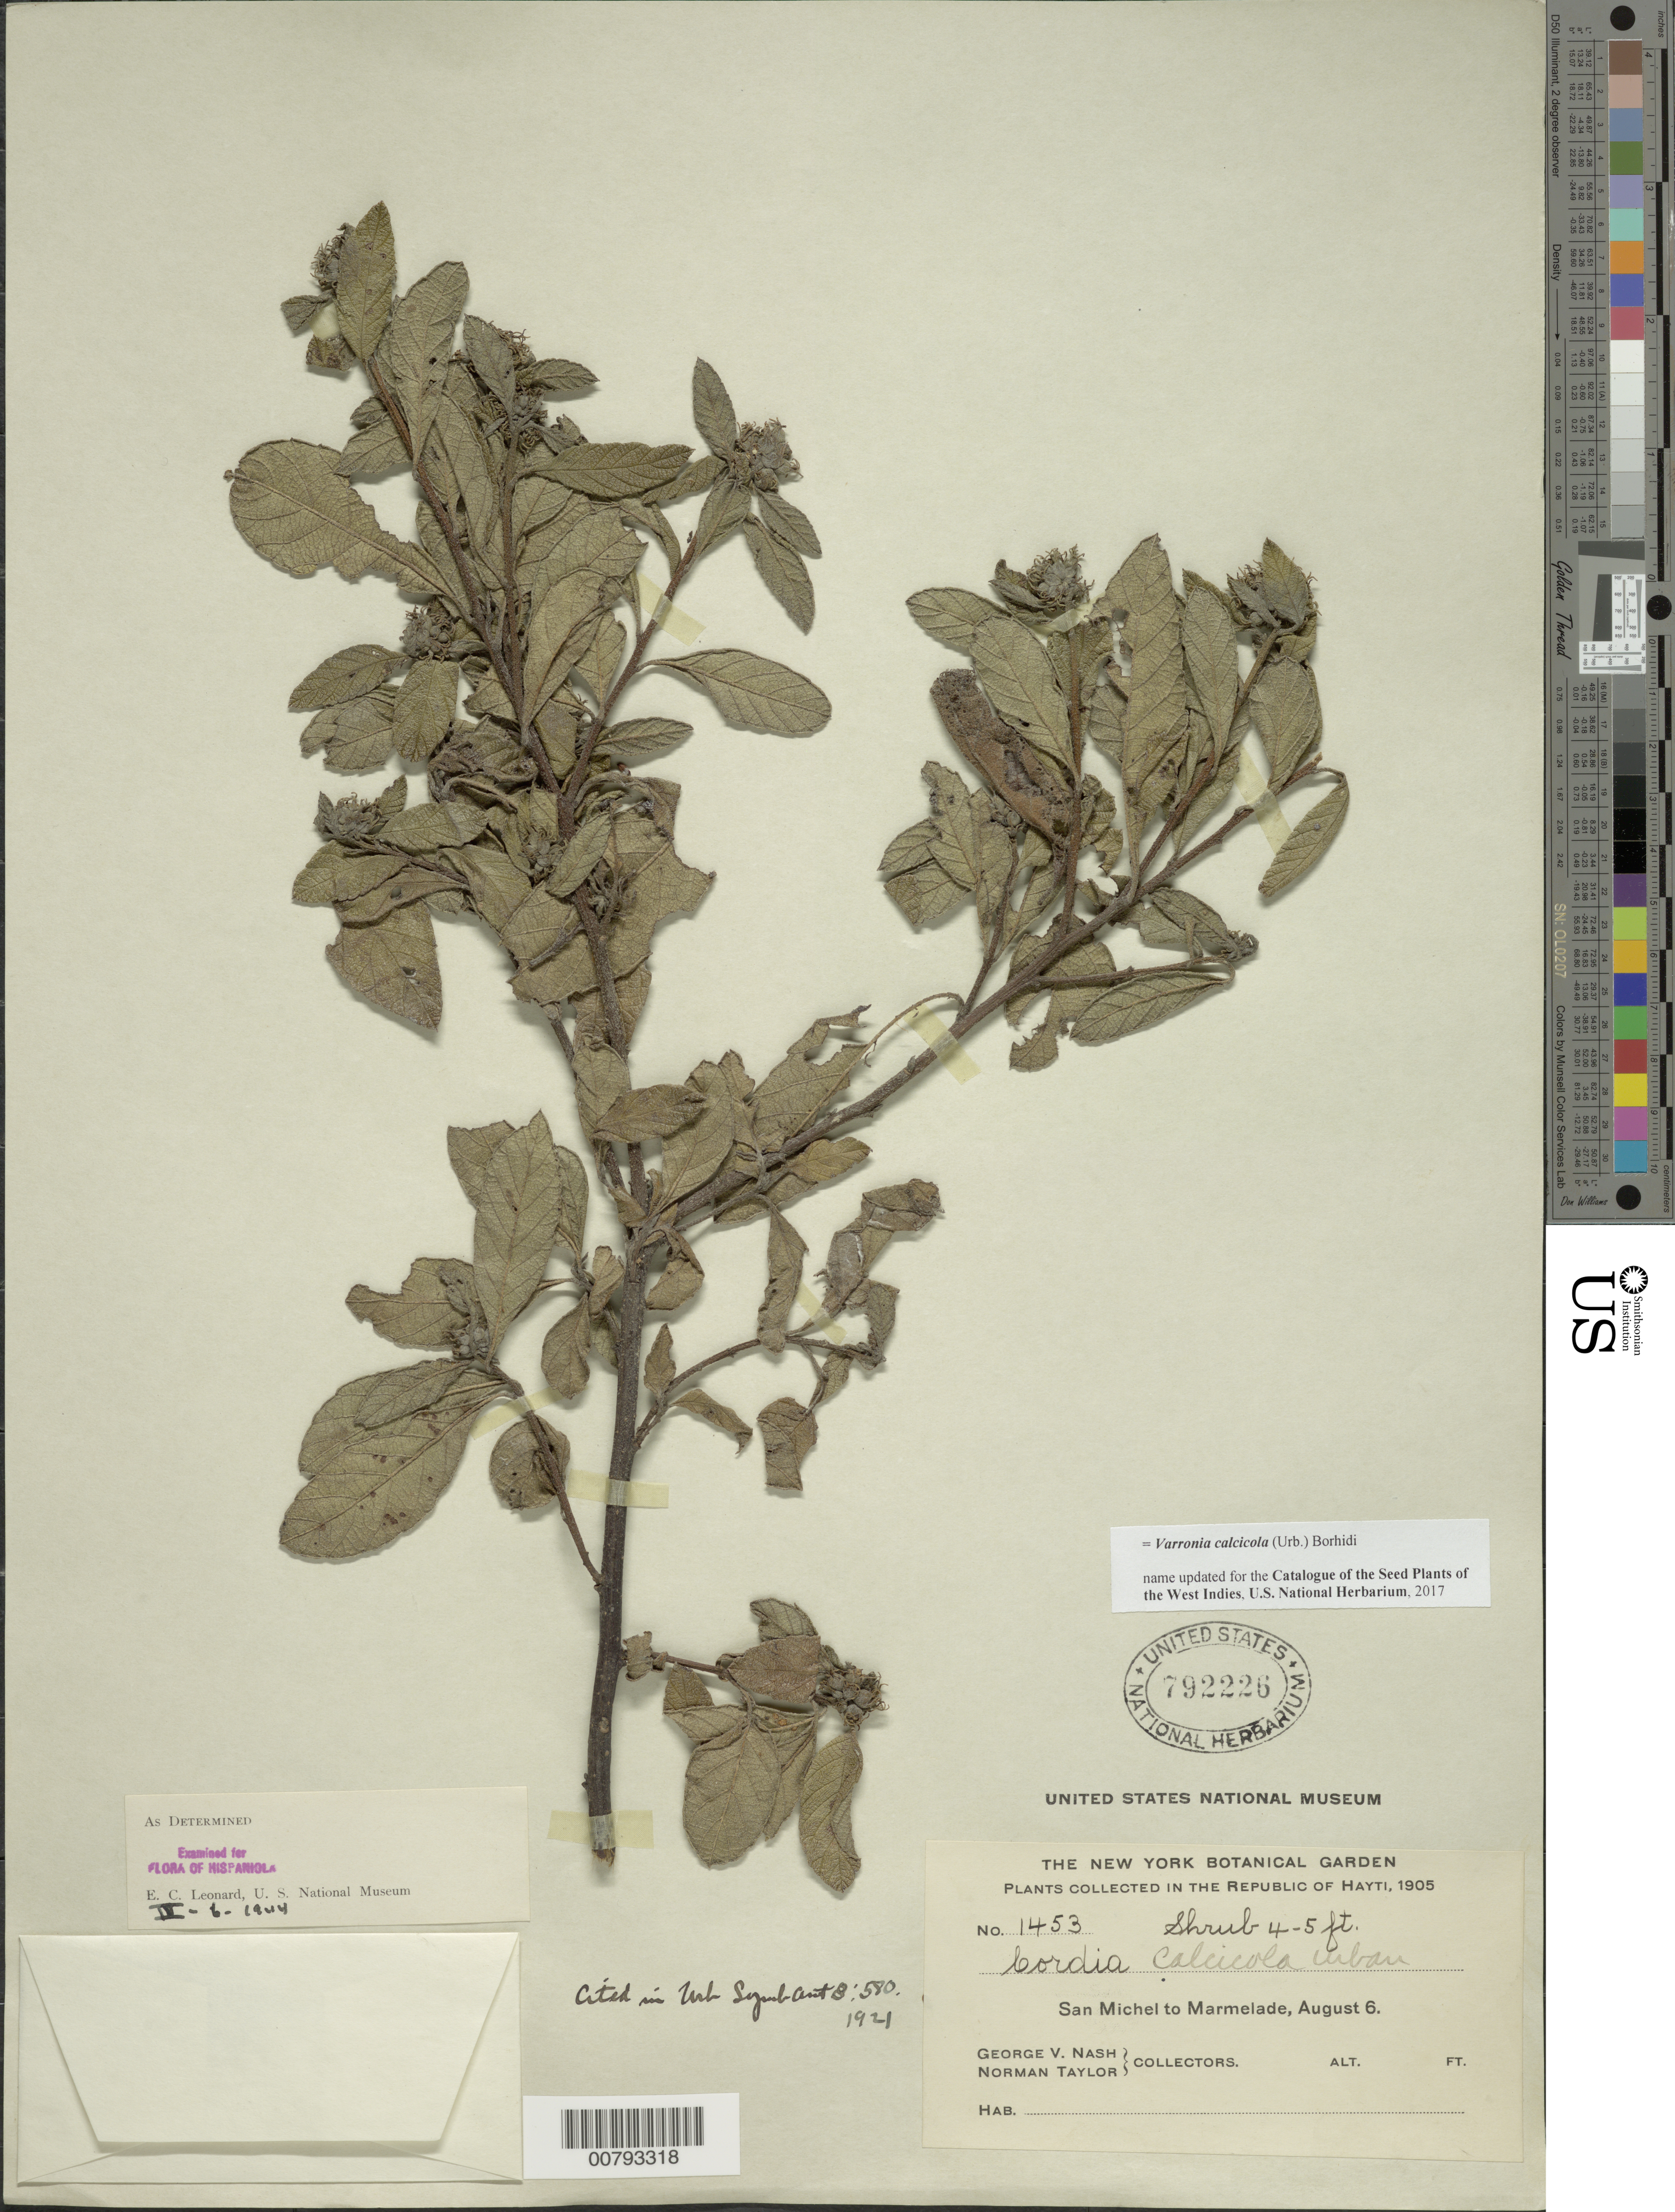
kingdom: Plantae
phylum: Tracheophyta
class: Magnoliopsida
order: Boraginales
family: Cordiaceae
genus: Varronia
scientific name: Varronia calcicola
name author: (Urb.) Borhidi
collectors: G. V. Nash & N. Taylor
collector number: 1453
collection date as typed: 06 Aug 1905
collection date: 1905-08-06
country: Haiti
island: Hispaniola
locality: San Michel to Marmelade.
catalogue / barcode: US 792226